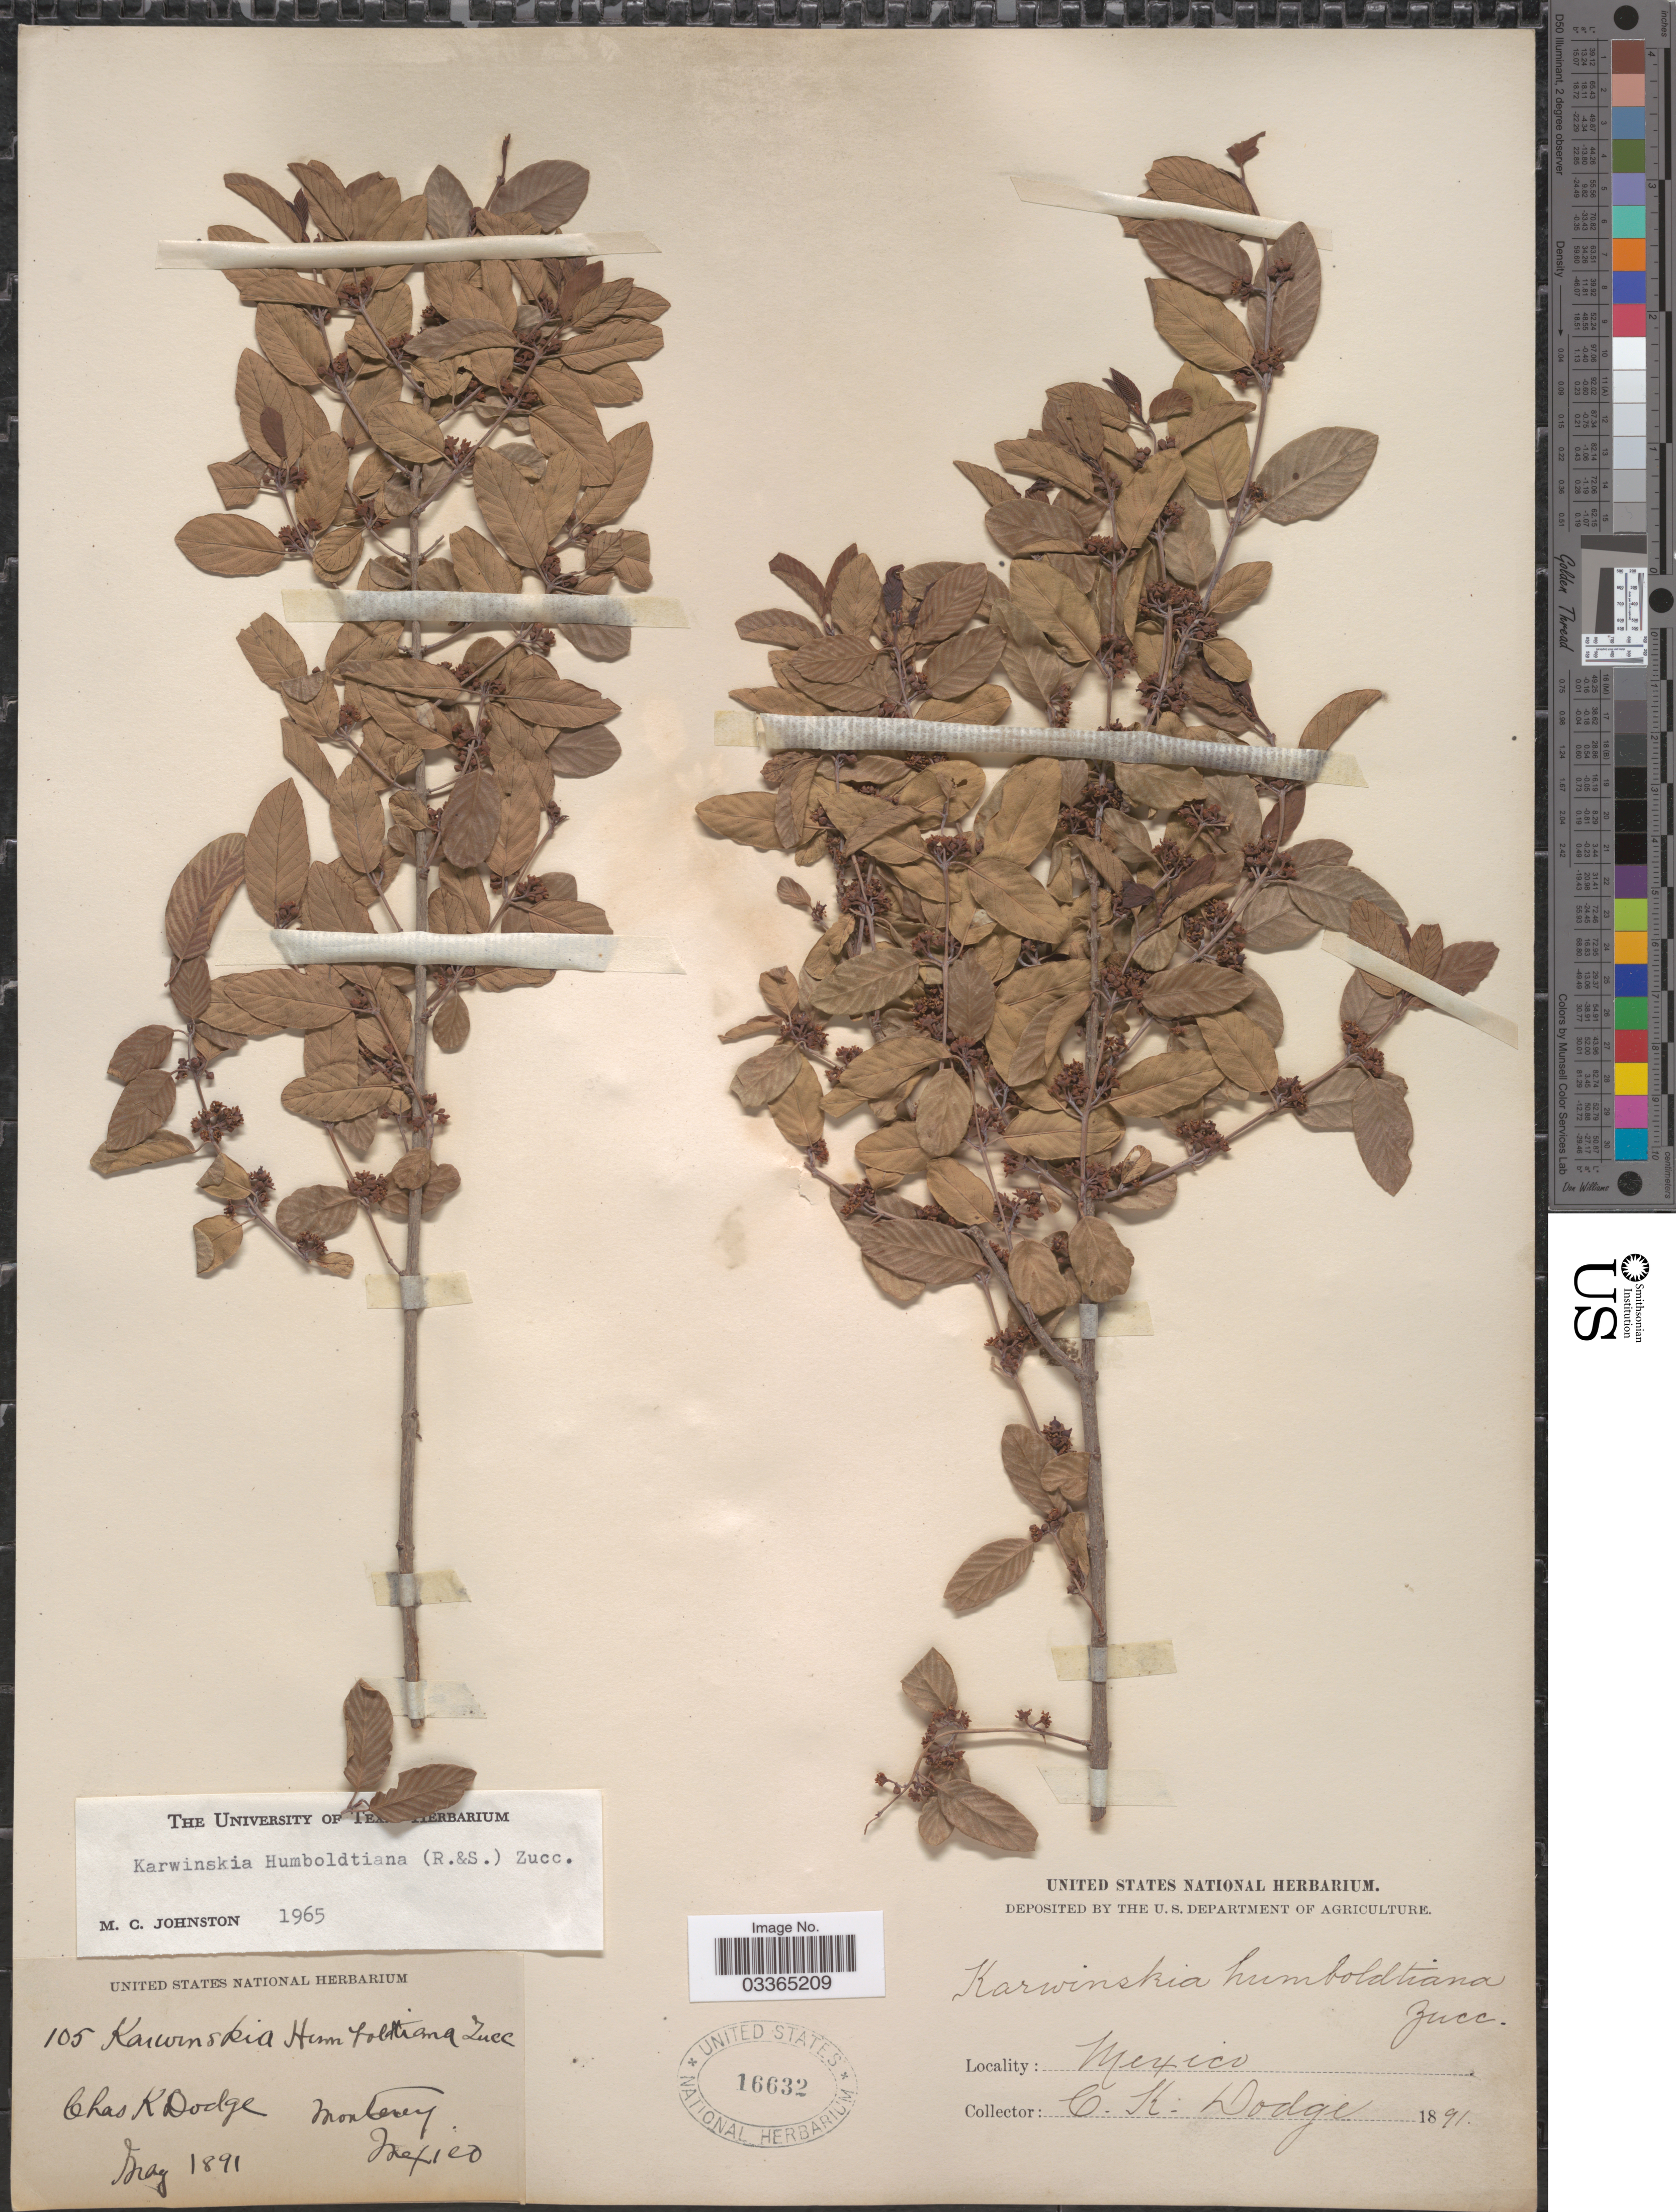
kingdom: Plantae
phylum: Tracheophyta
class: Magnoliopsida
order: Rosales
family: Rhamnaceae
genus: Karwinskia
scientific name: Karwinskia humboldtiana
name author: (Schult.) Zucc.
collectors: C. K. Dodge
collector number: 105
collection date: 1891-05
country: Mexico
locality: Monterey.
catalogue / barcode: US 16632